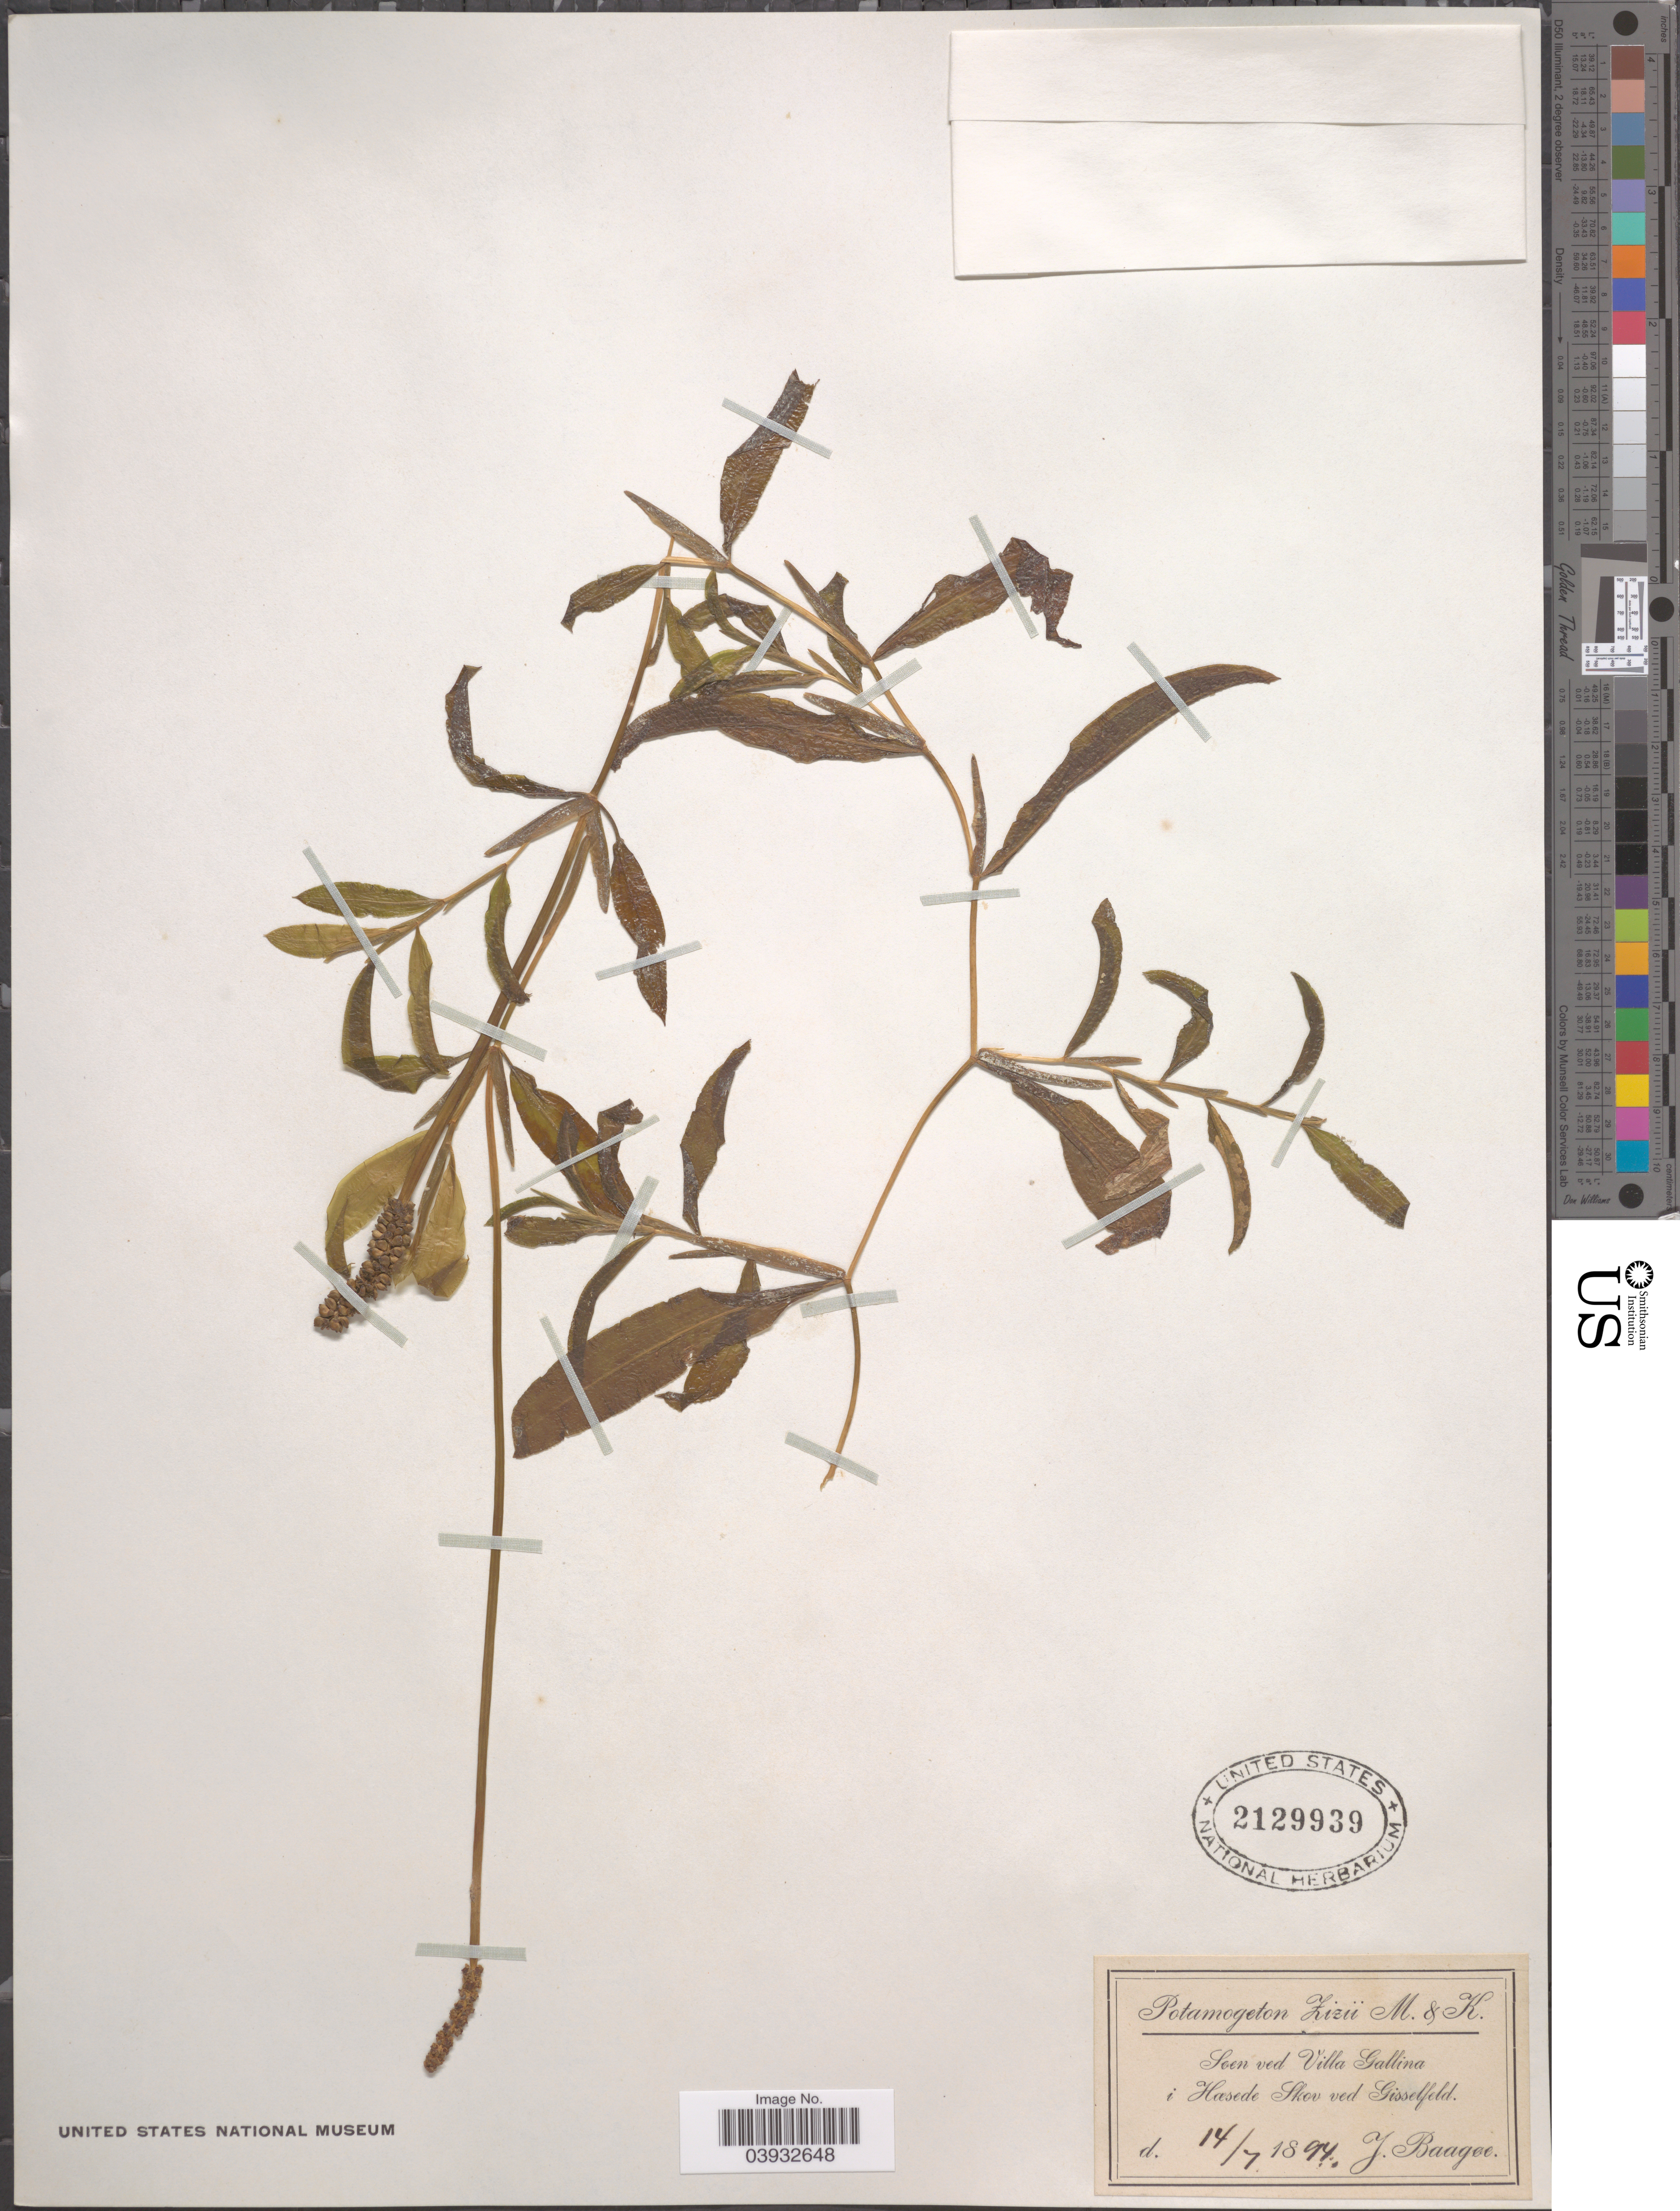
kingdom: Plantae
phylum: Tracheophyta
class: Liliopsida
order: Alismatales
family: Potamogetonaceae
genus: Potamogeton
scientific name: Potamogeton zizii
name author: Mert. & W.D.J. Koch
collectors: J. Baagoe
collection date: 1894-07-14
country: Denmark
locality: Søen ved Villa Gallina i Hasede Skov ved Gisselfeld.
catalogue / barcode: US 2129939